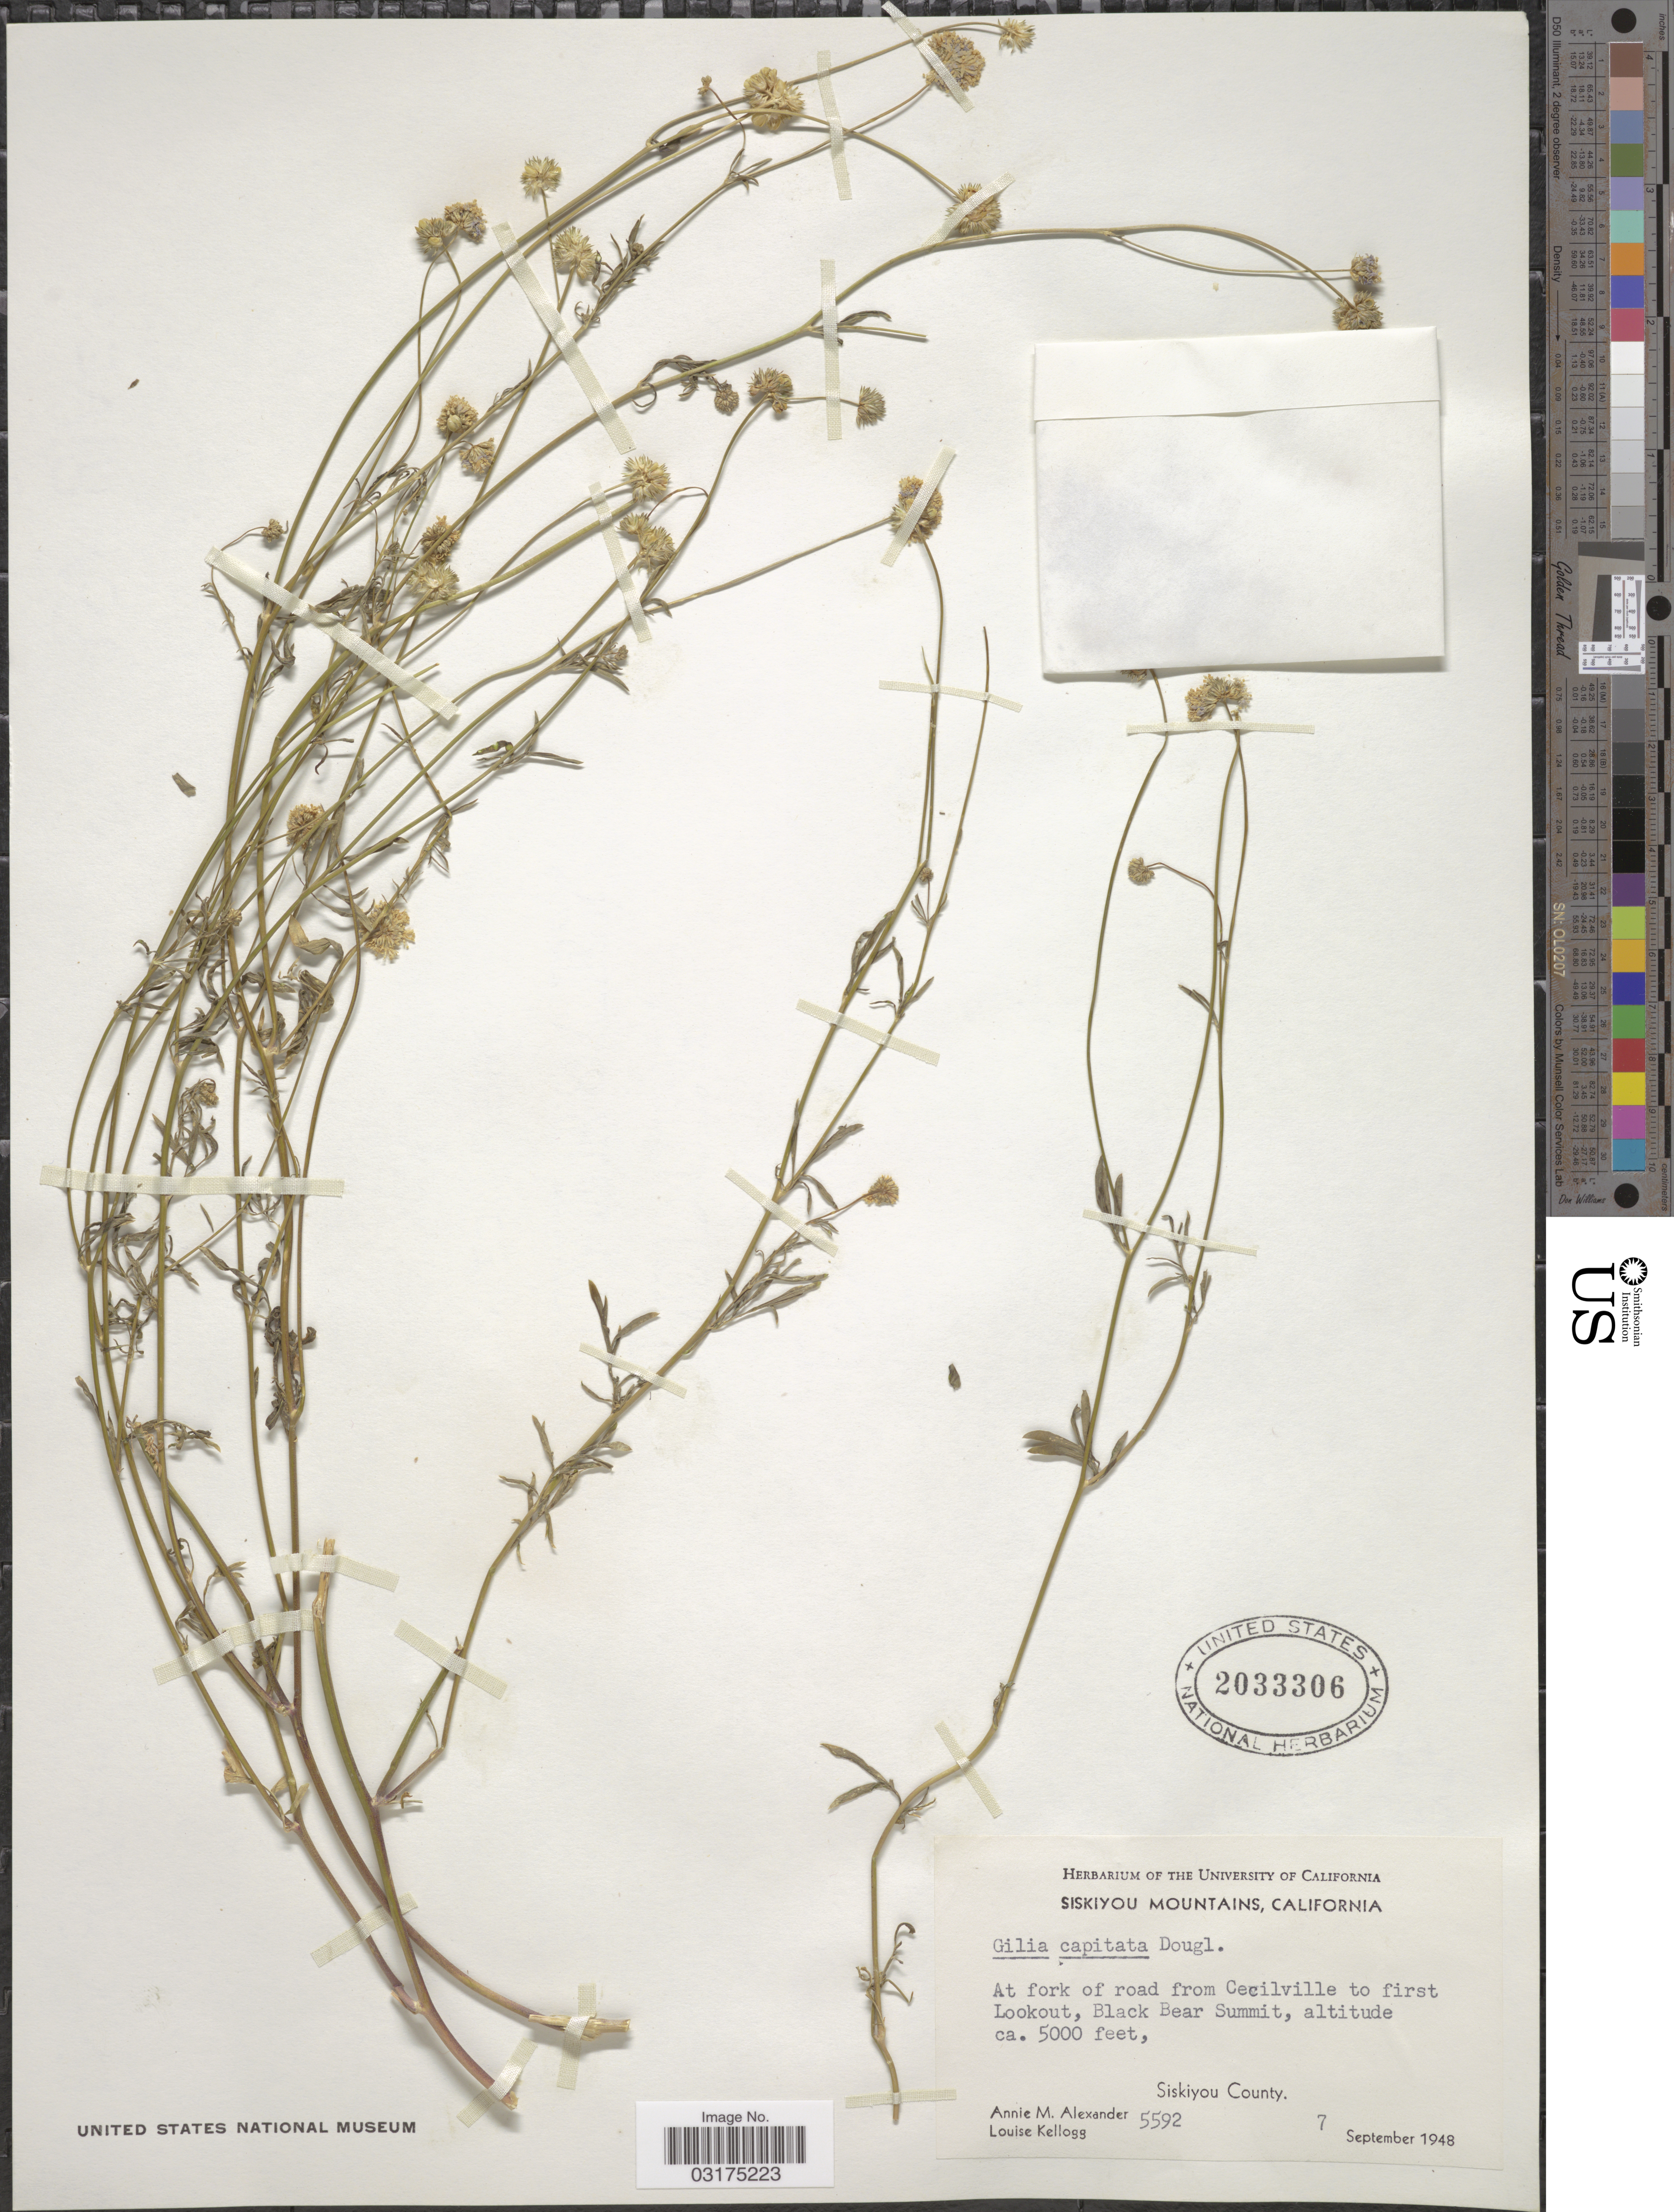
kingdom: Plantae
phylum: Tracheophyta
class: Magnoliopsida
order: Ericales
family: Polemoniaceae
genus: Gilia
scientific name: Gilia capitata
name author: Sims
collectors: A. M. Alexander & L. Kellogg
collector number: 5592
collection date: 1948-09-07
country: United States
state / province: California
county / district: Siskiyou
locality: Siskiyou Mountains, At fork of road from Cecilville to first Lookout, Black Bear Summit, Siskiyou County.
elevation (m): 1524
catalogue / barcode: US 2033306